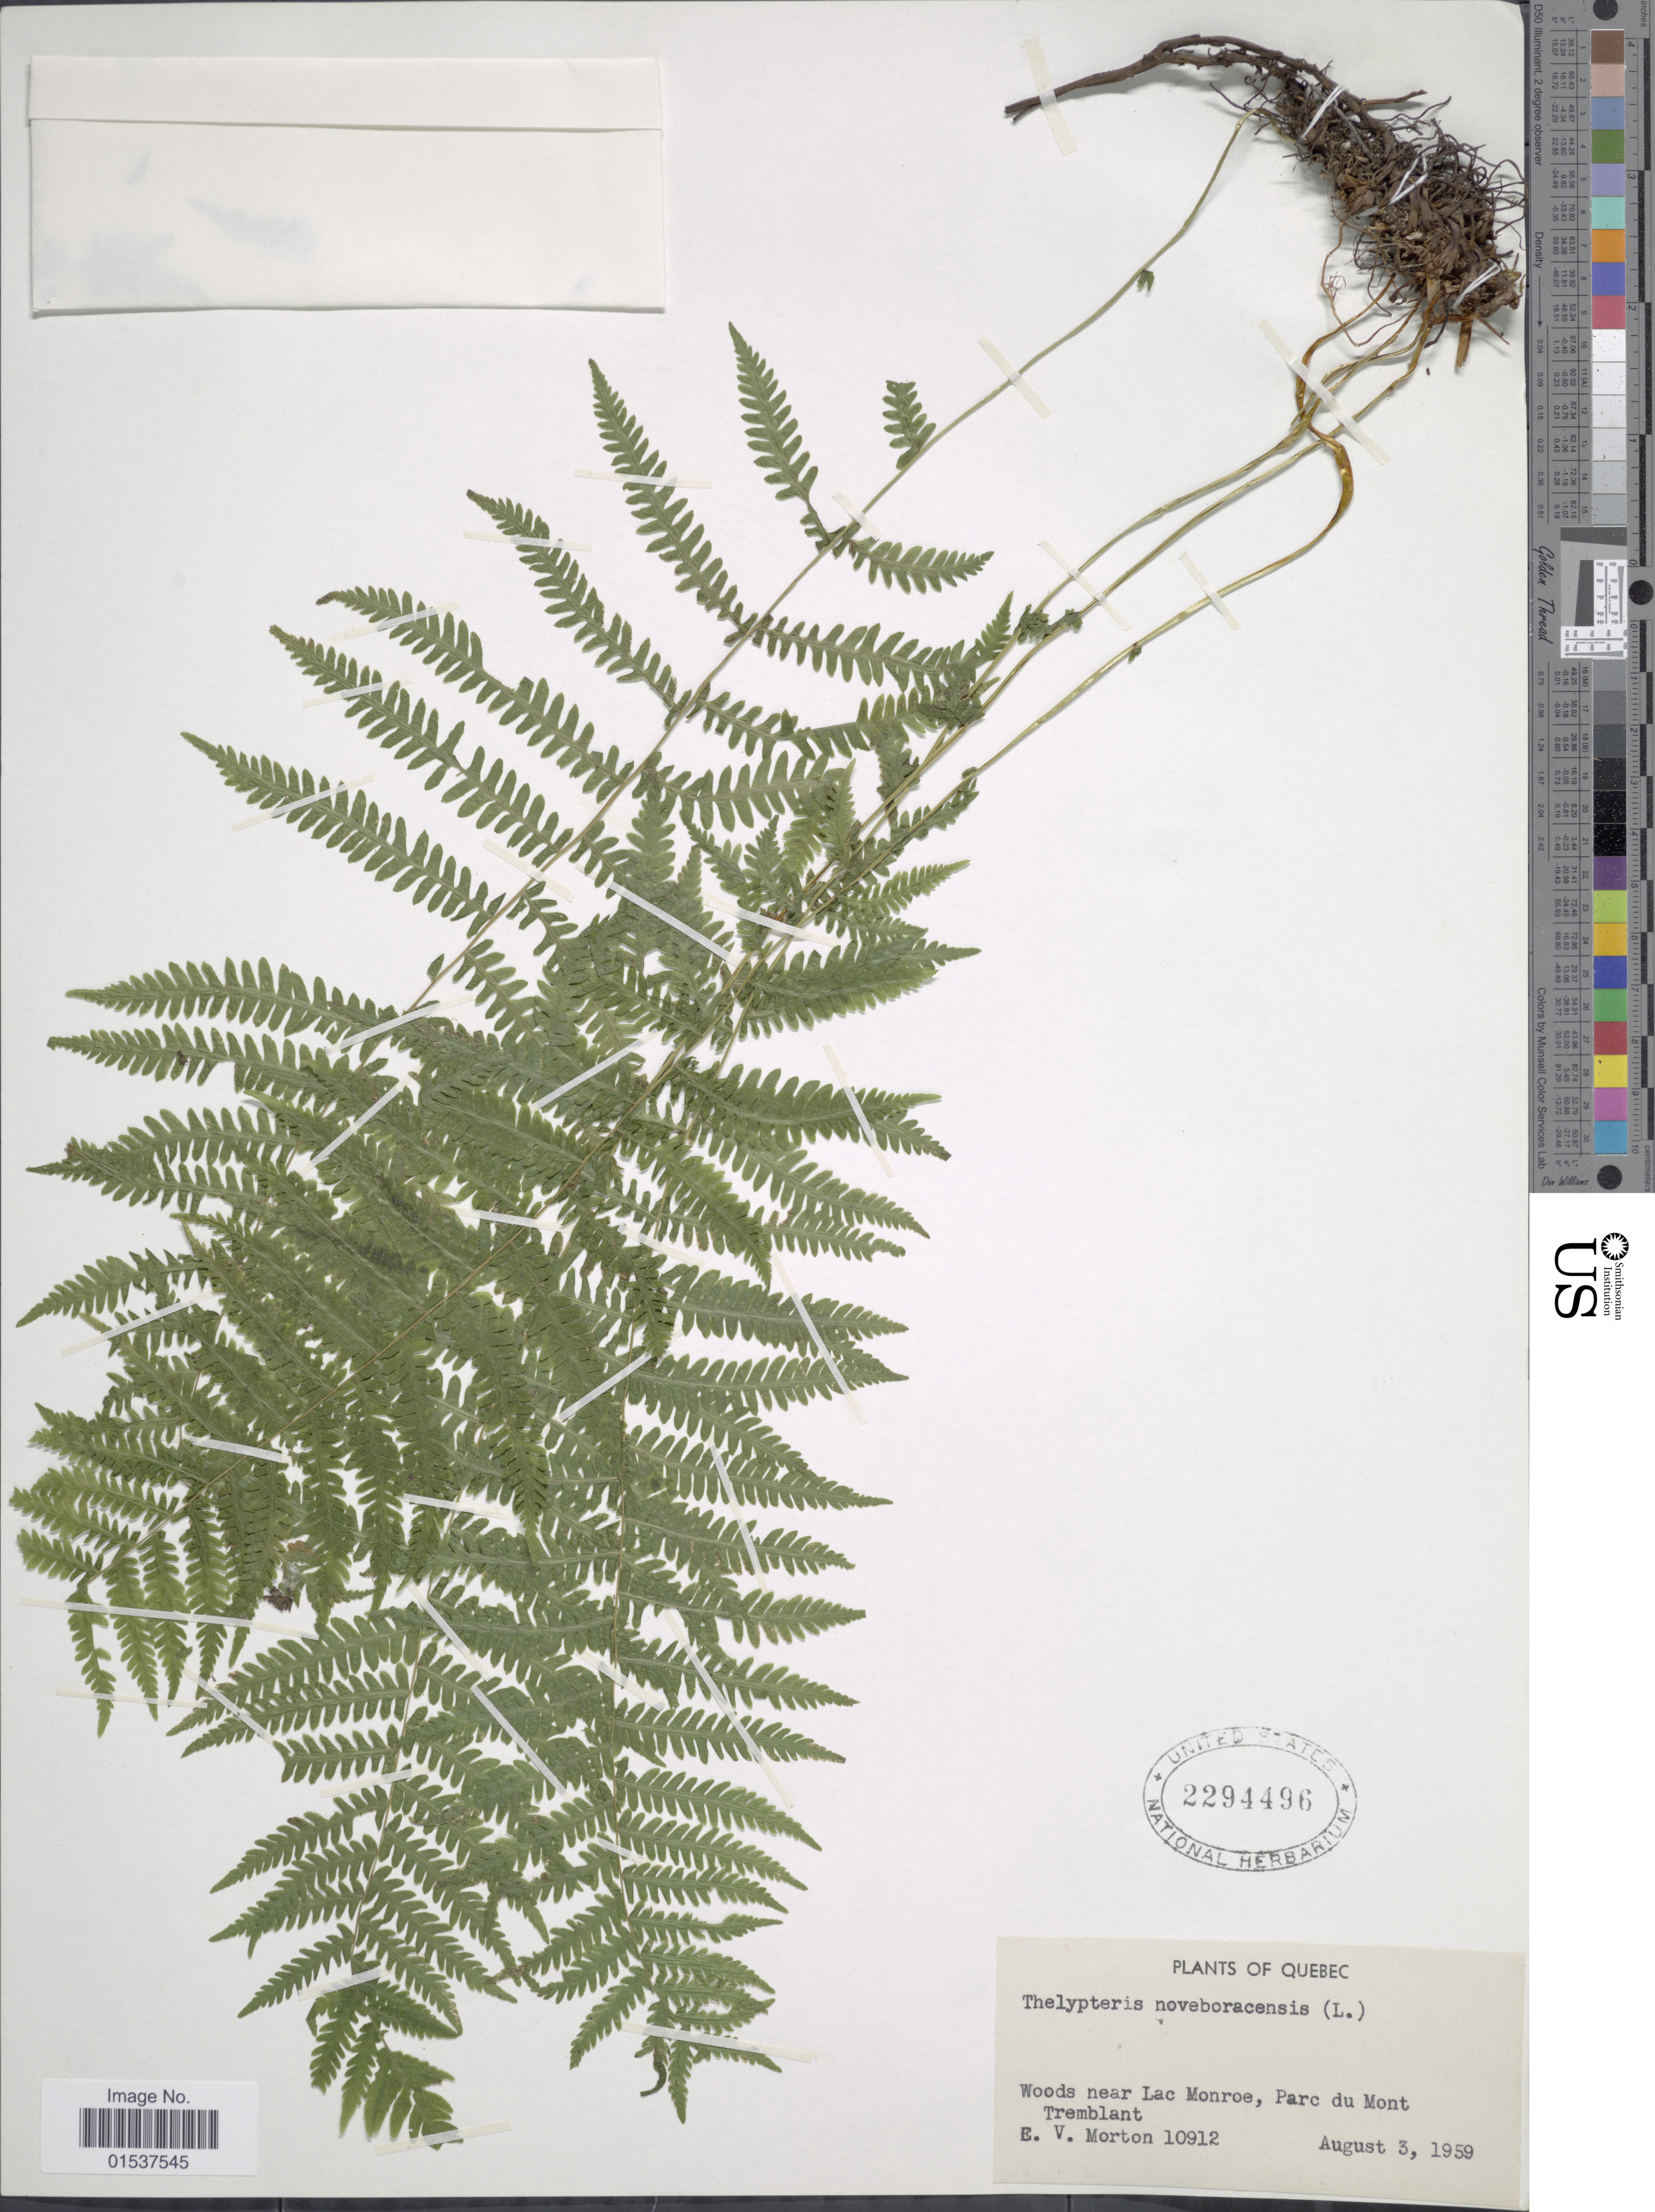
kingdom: Plantae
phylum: Tracheophyta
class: Polypodiopsida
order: Polypodiales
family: Thelypteridaceae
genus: Parathelypteris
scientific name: Parathelypteris noveboracensis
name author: (L.) Ching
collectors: E. Morton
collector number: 10912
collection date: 1959-08-03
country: Canada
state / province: Quebec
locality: Quebec, Woods near Lac Monroe, Parc du Mont Tremblant.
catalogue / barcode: US 2294496